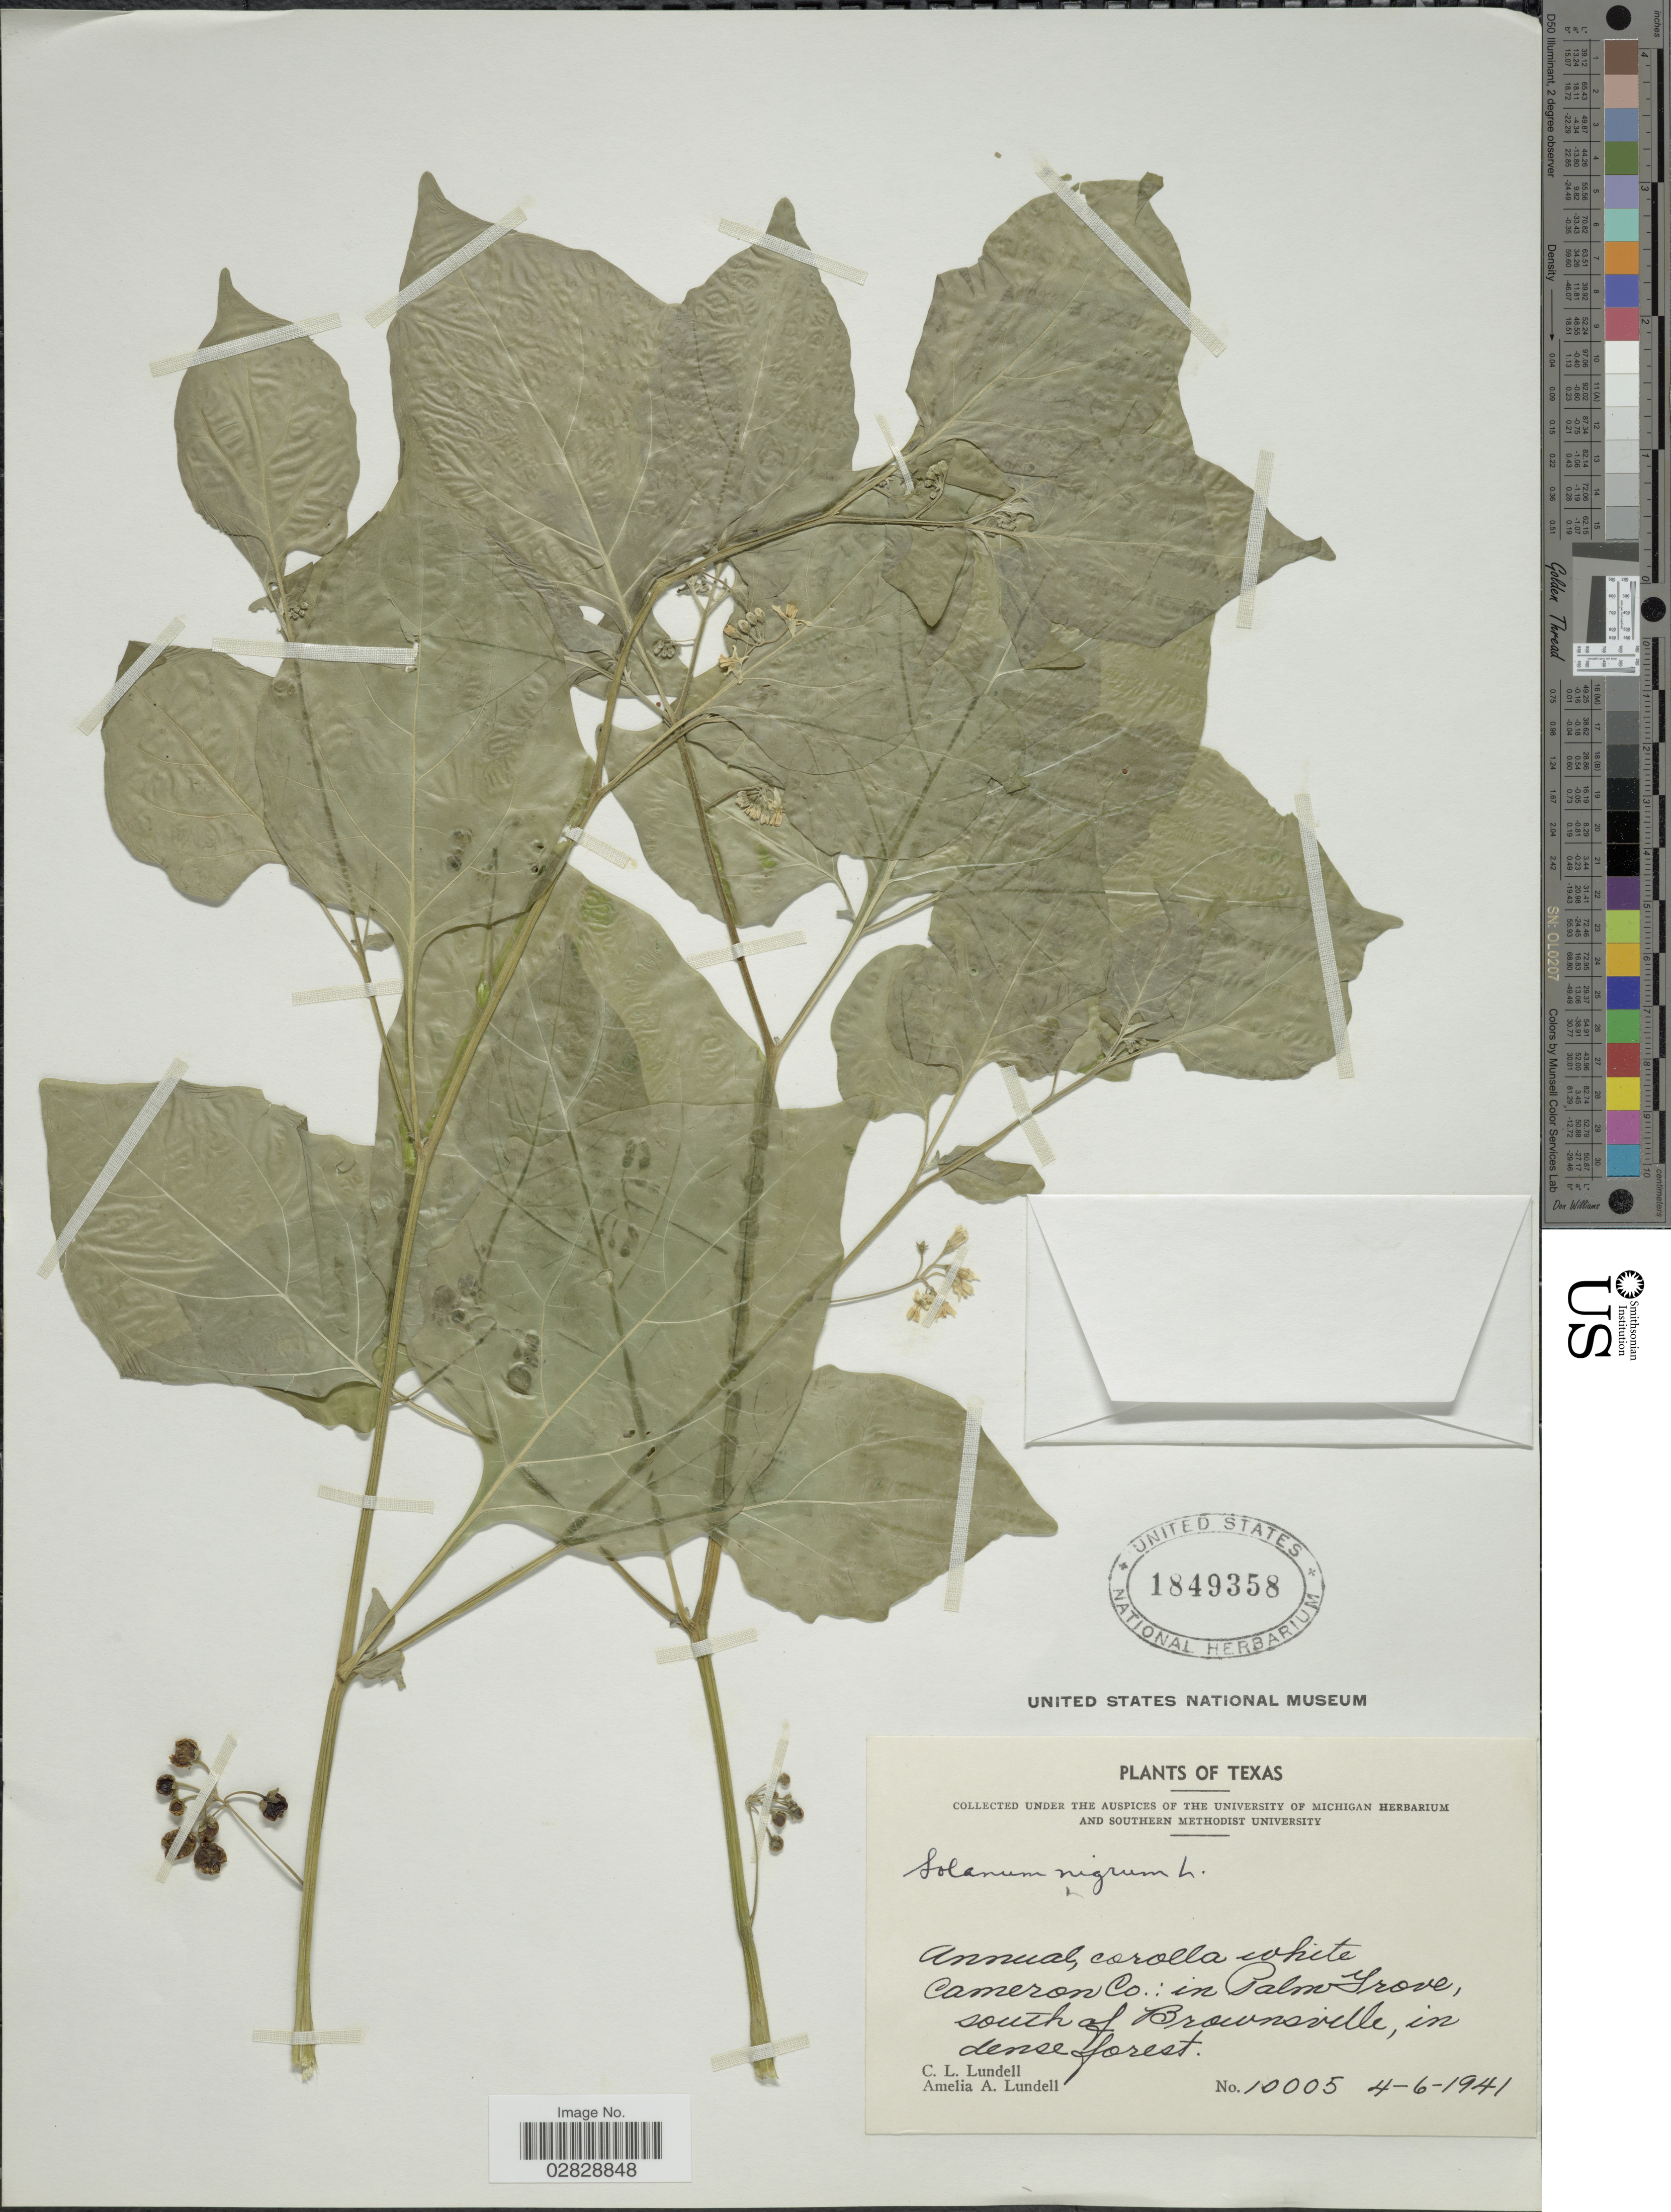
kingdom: Plantae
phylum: Tracheophyta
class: Magnoliopsida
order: Solanales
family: Solanaceae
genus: Solanum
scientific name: Solanum nigrescens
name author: M. Martens & Galeotti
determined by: Knapp, S. D.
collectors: C. L. Lundell & A. A. Lundell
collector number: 10005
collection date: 1941-04-06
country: United States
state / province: Texas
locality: Cameron Co.: in Palm Grove, south of Brownsville.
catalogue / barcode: US 1849358